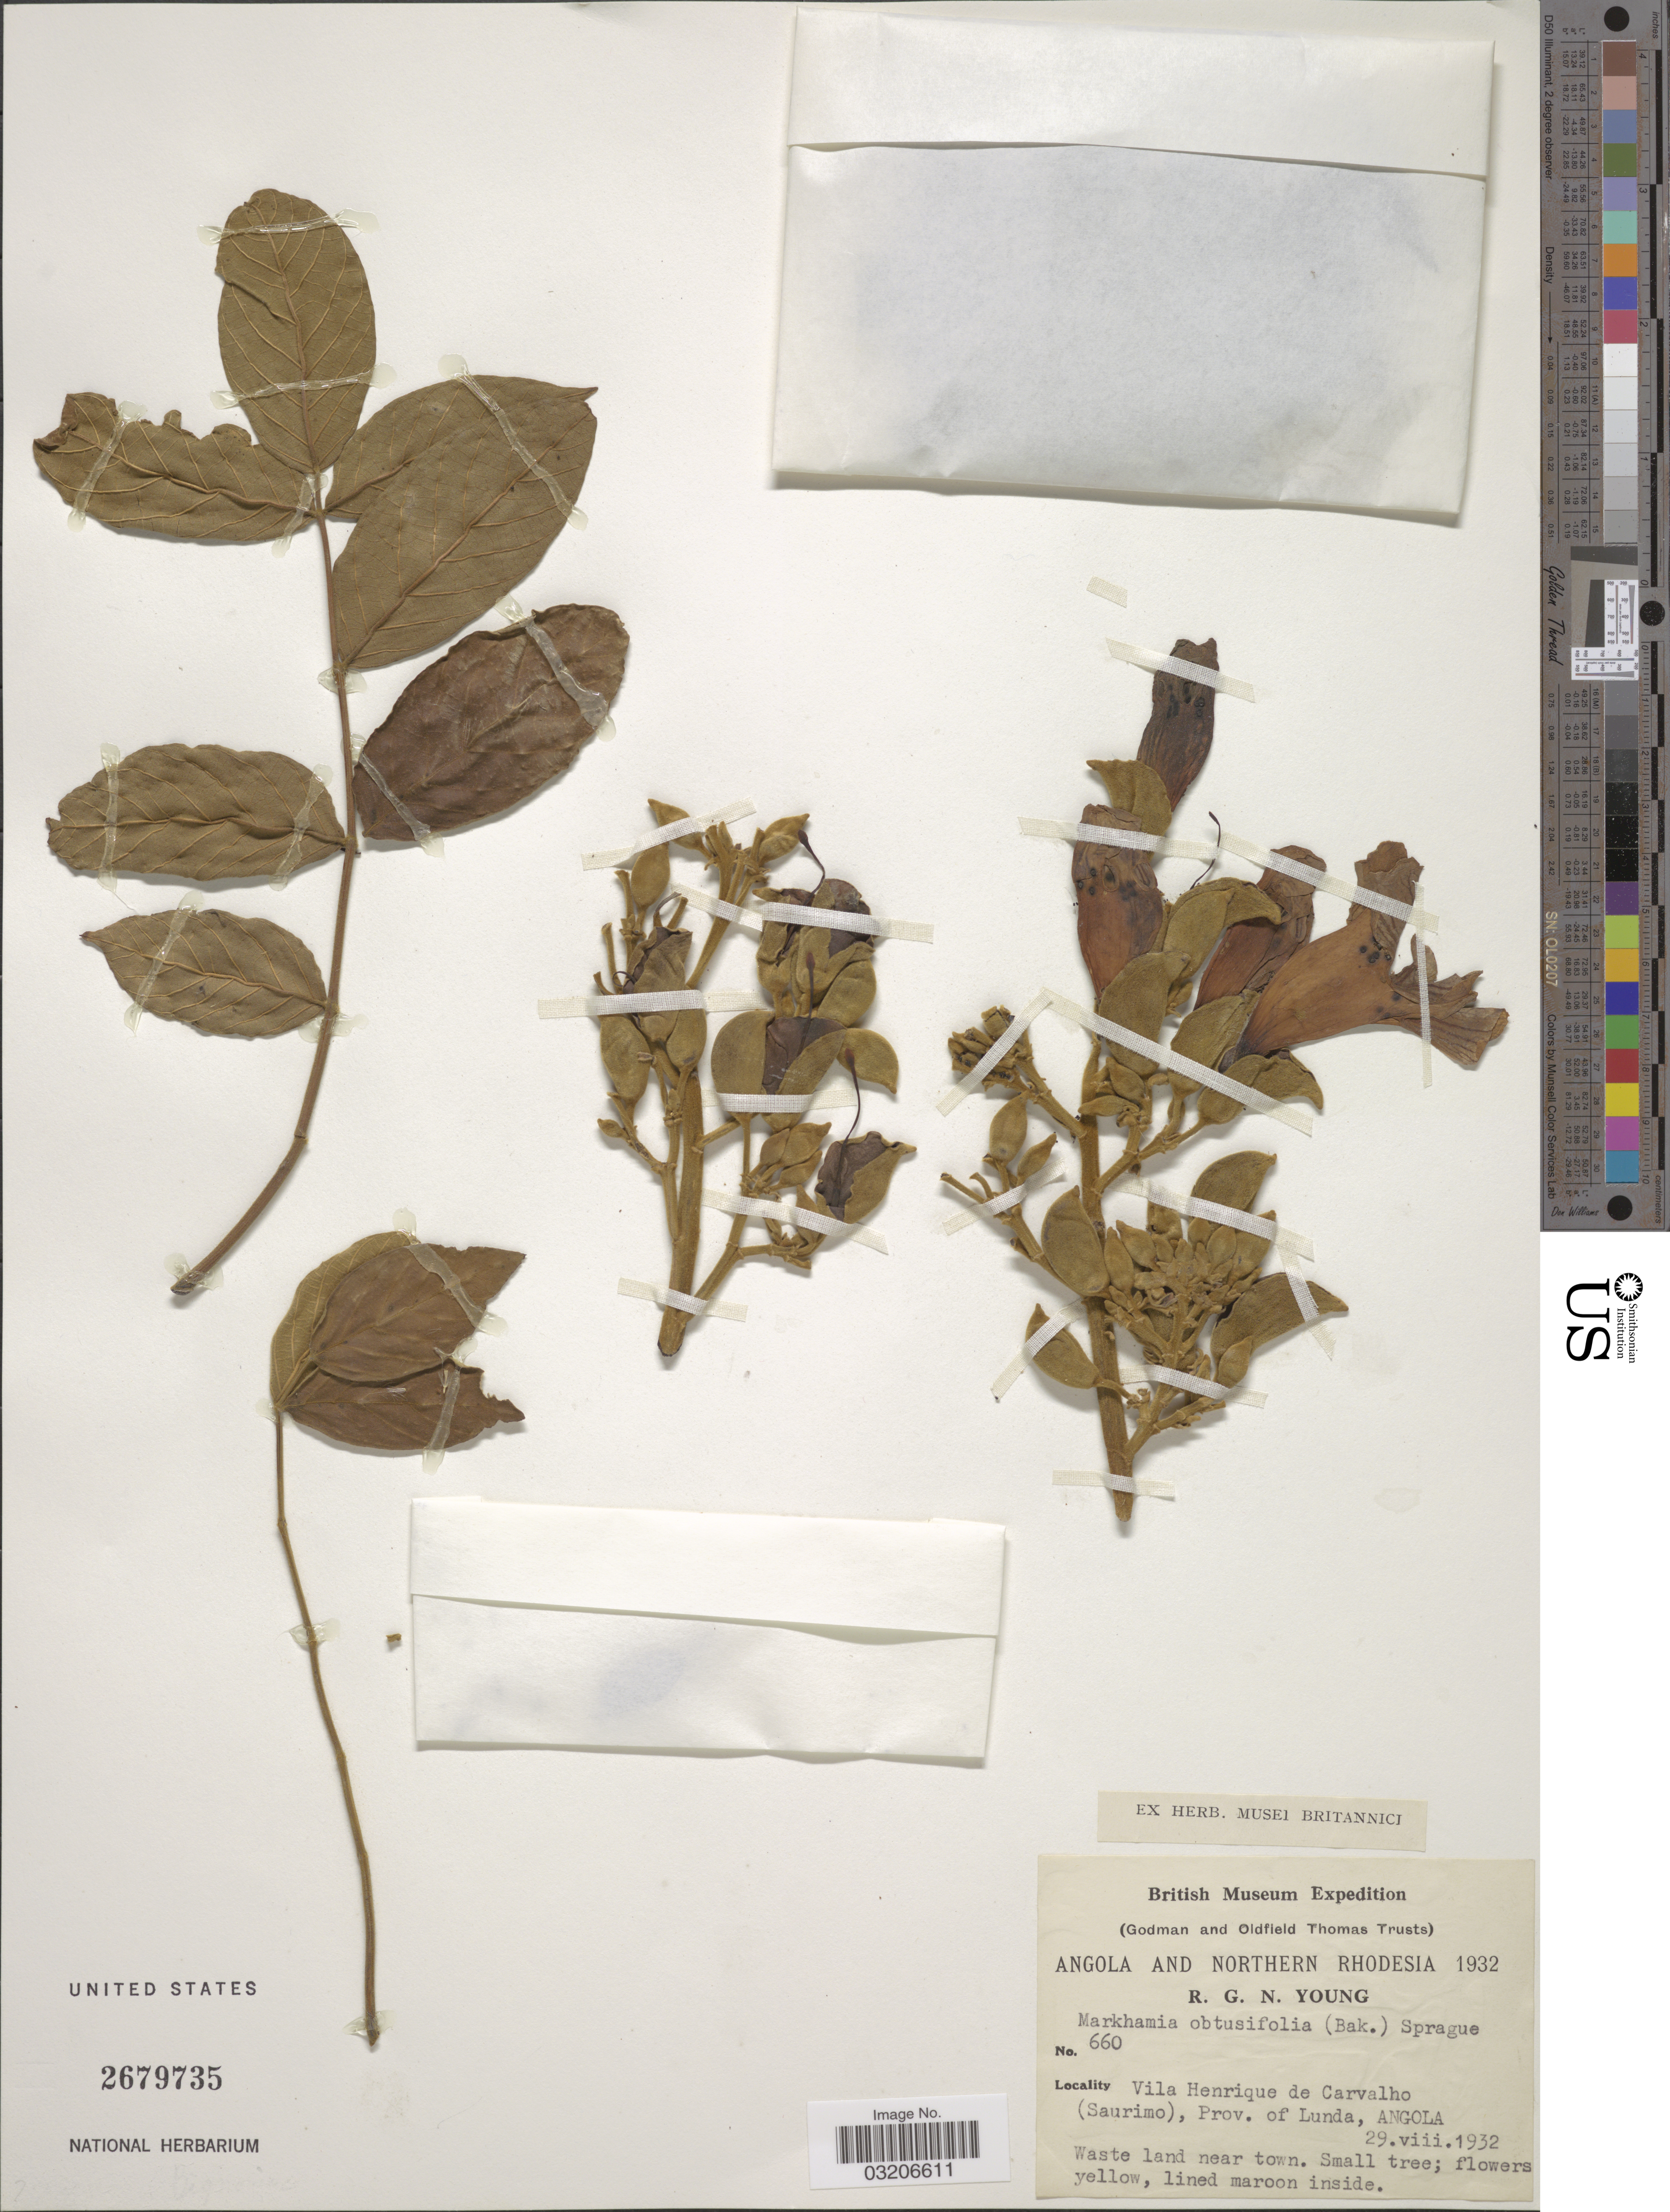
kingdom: Plantae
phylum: Tracheophyta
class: Magnoliopsida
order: Lamiales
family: Bignoniaceae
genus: Markhamia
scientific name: Markhamia obtusifolia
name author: (Baker) Sprague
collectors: R. Young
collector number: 660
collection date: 1932-08-29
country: Angola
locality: Vila Henrique de Carvalho (Saurimo), Prov. of Lunda.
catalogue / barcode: US 2679735